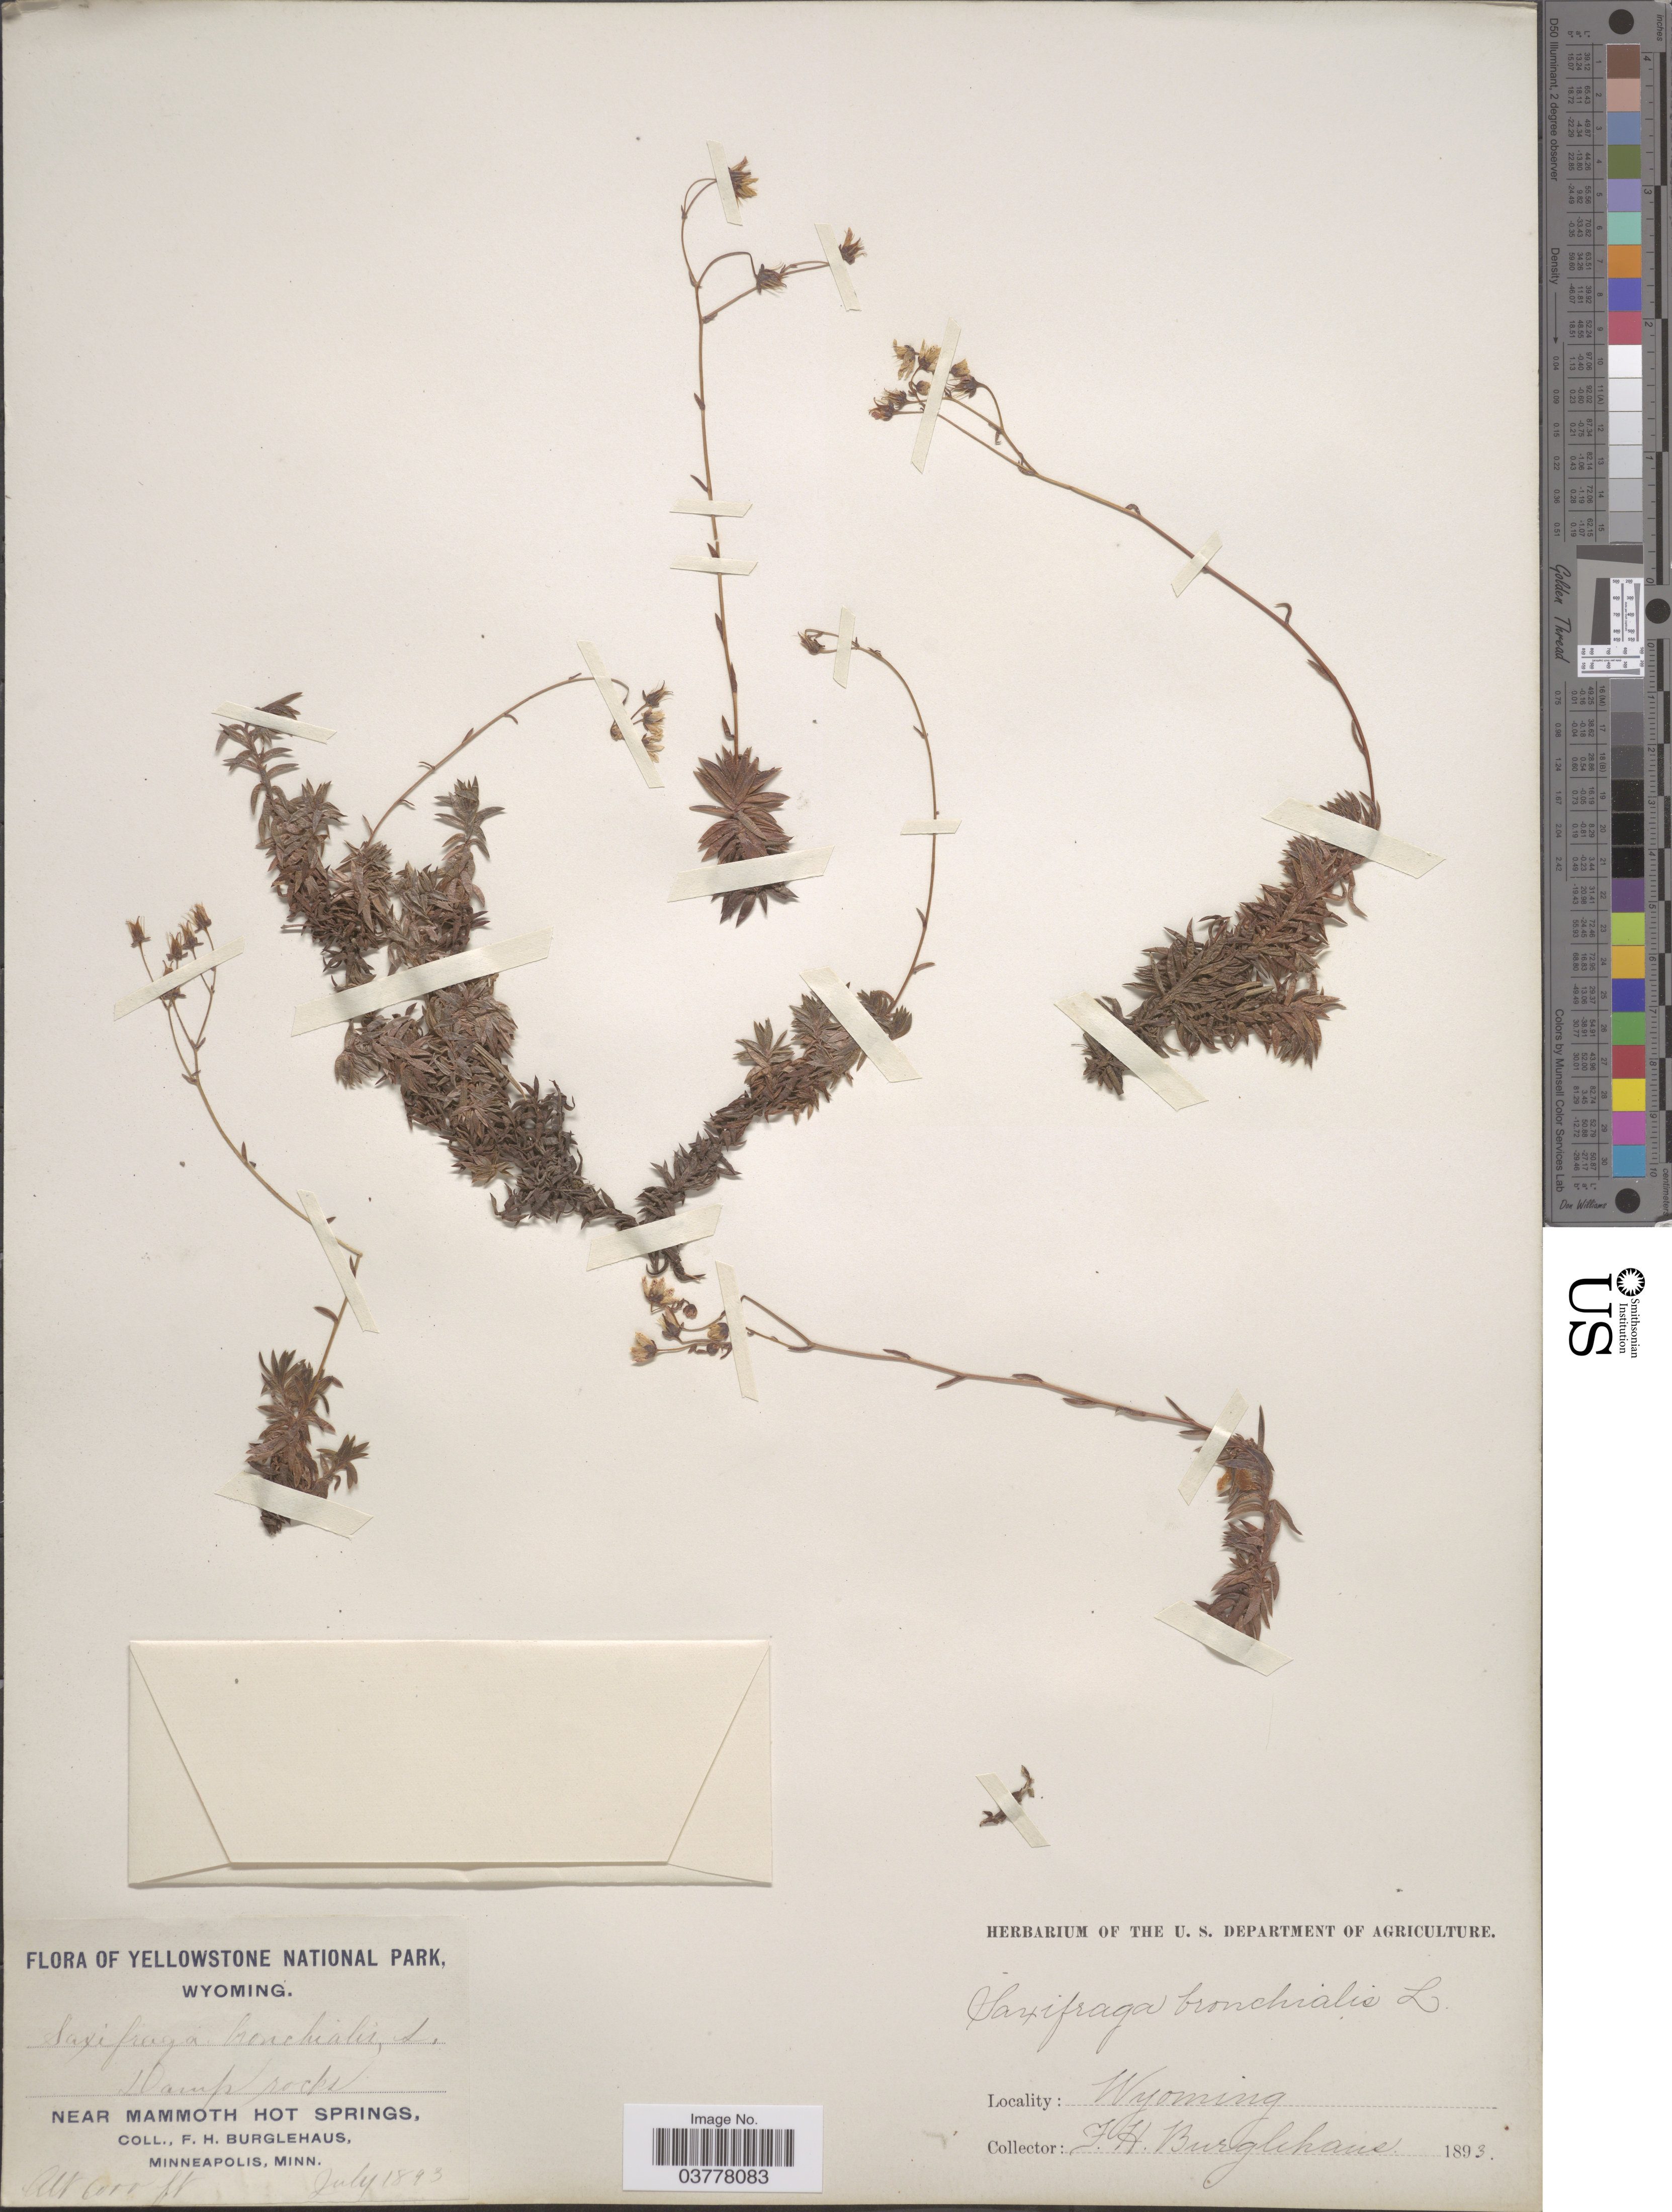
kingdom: Plantae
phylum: Tracheophyta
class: Magnoliopsida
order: Saxifragales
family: Saxifragaceae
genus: Saxifraga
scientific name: Saxifraga bronchialis subsp. austromontana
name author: (Wiegand) Piper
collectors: F. Burglehaus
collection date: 1893-07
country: United States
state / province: Wyoming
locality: Yellowstone National Park. Near Mammoth Hot Springs.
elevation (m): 1829